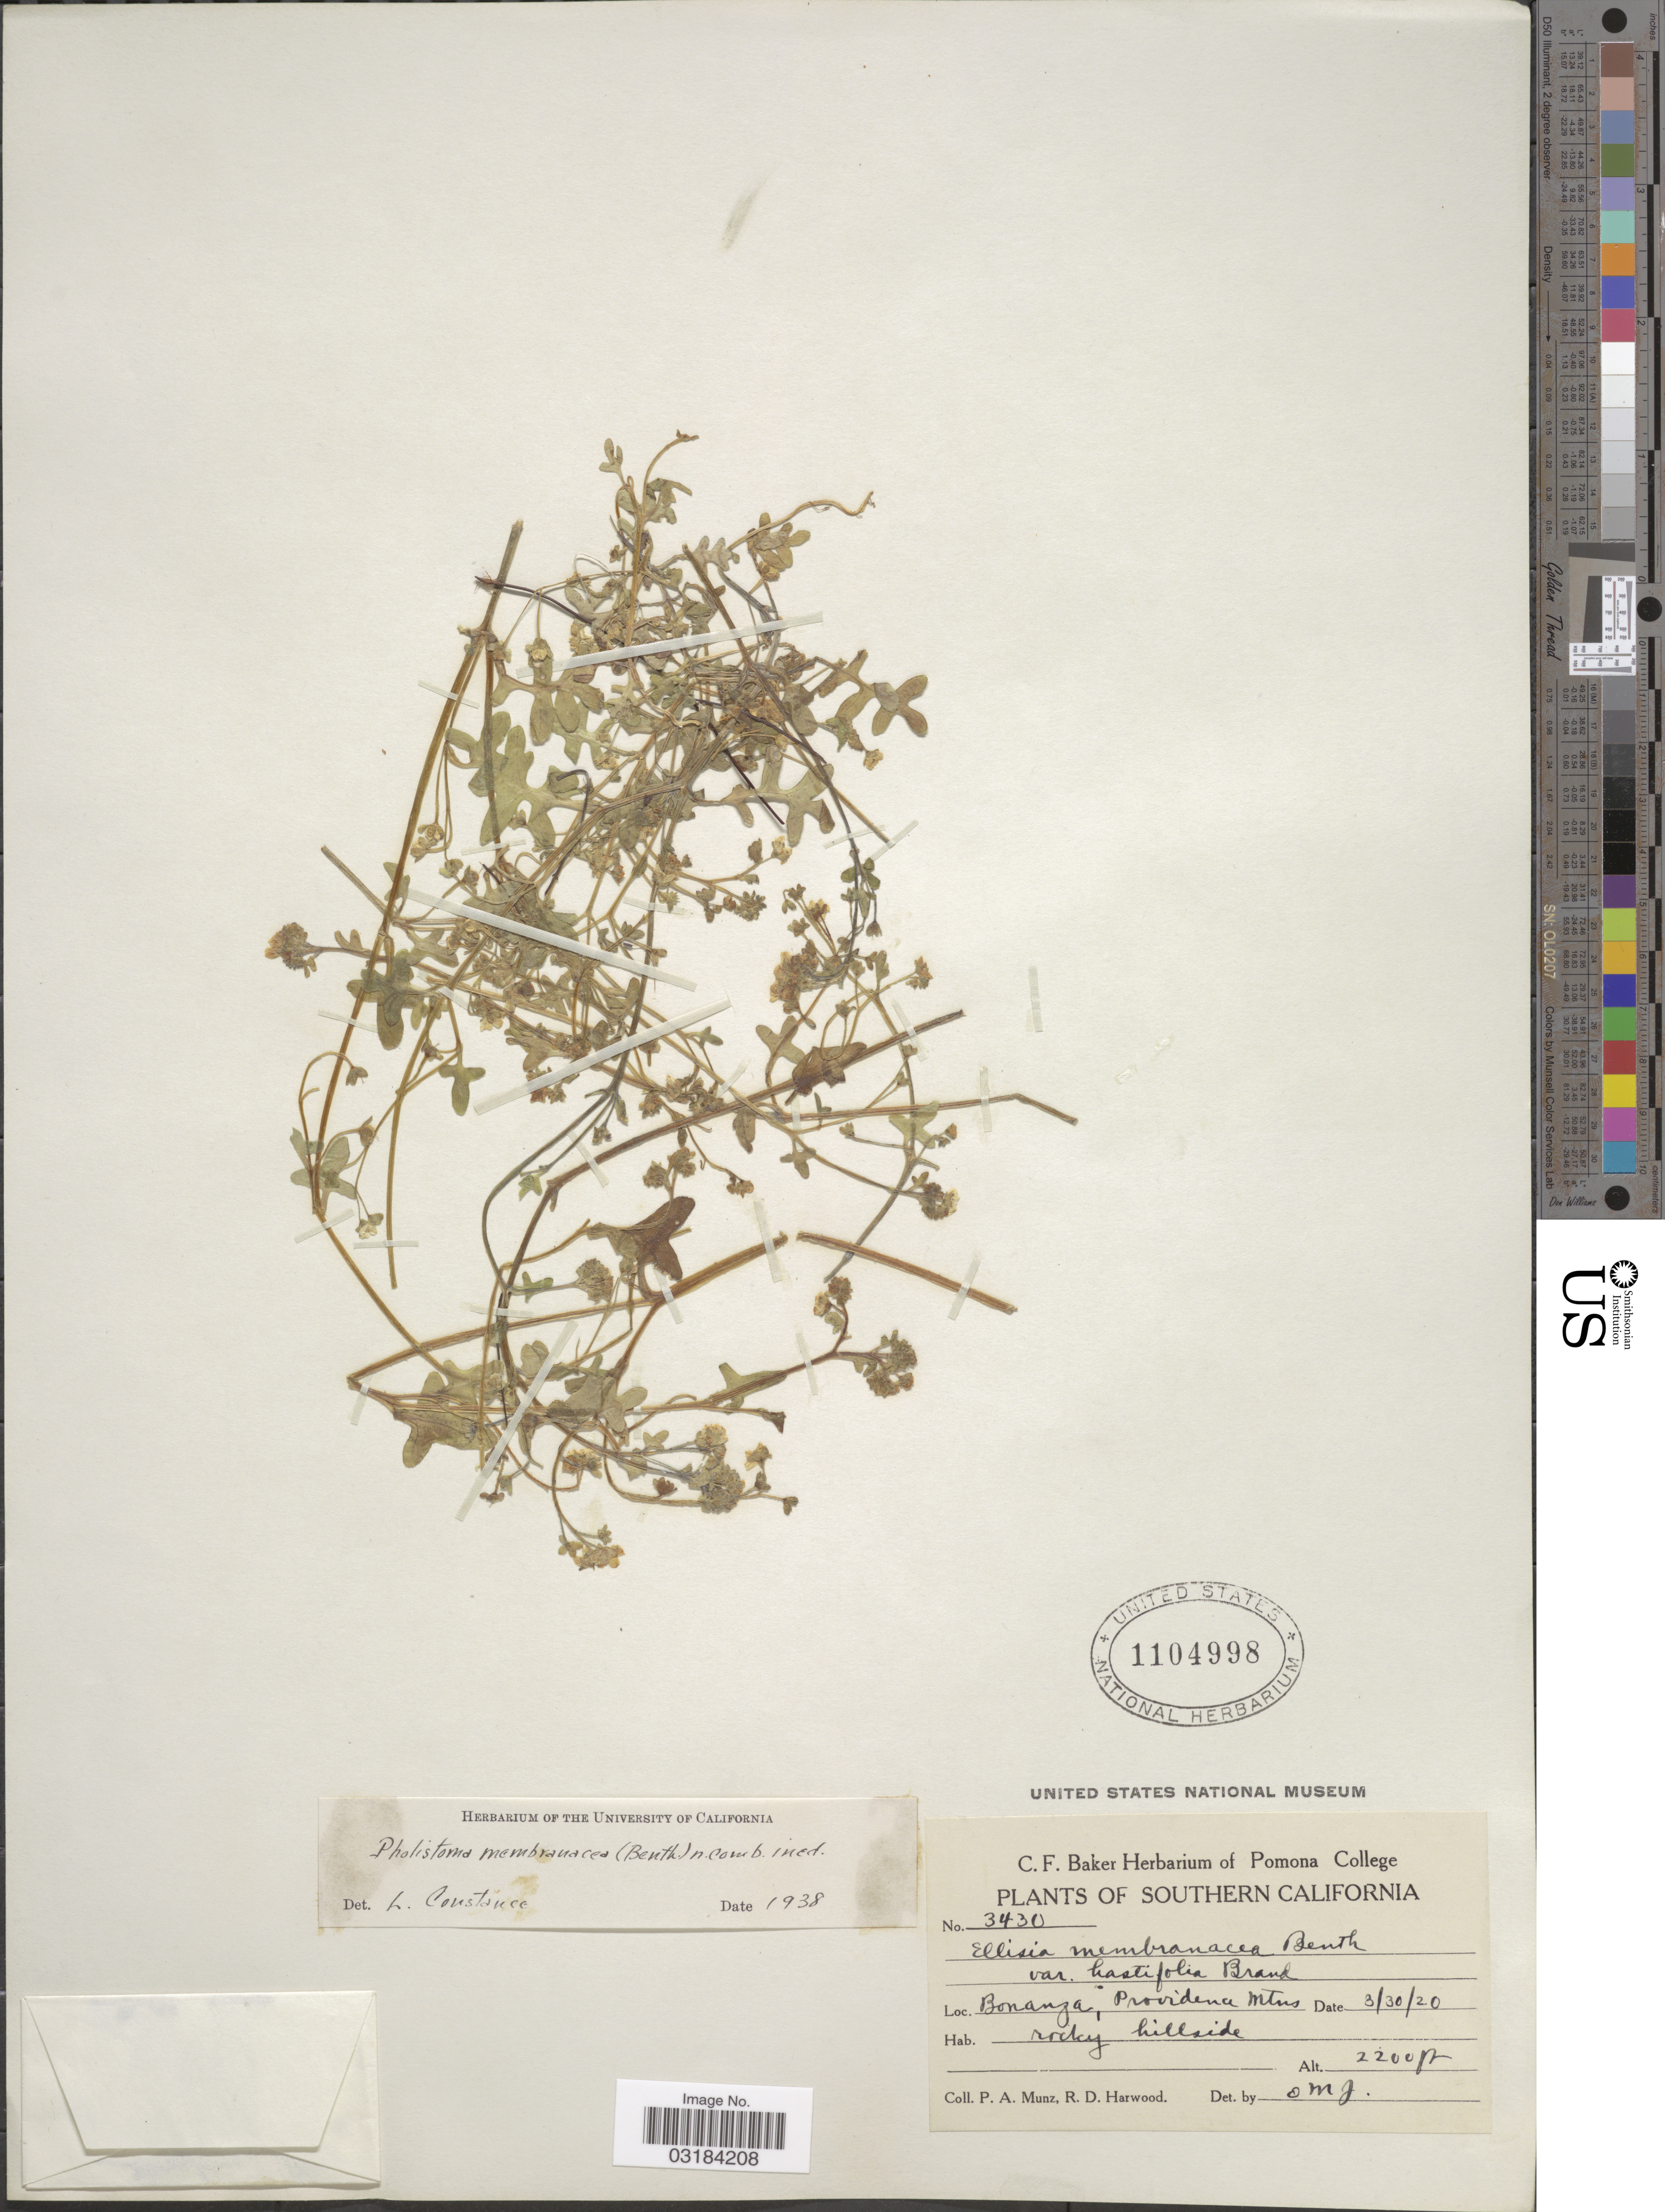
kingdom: Plantae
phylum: Tracheophyta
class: Magnoliopsida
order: Boraginales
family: Hydrophyllaceae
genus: Pholistoma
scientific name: Pholistoma membranaceum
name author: (Benth.) Constance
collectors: P. A. Munz & R. Harwood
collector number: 3430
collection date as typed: Transcribed d/m/y: 30/3/20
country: United States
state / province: California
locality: Southern California. Bonanza, Providence Mtns.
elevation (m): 671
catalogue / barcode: US 1104998